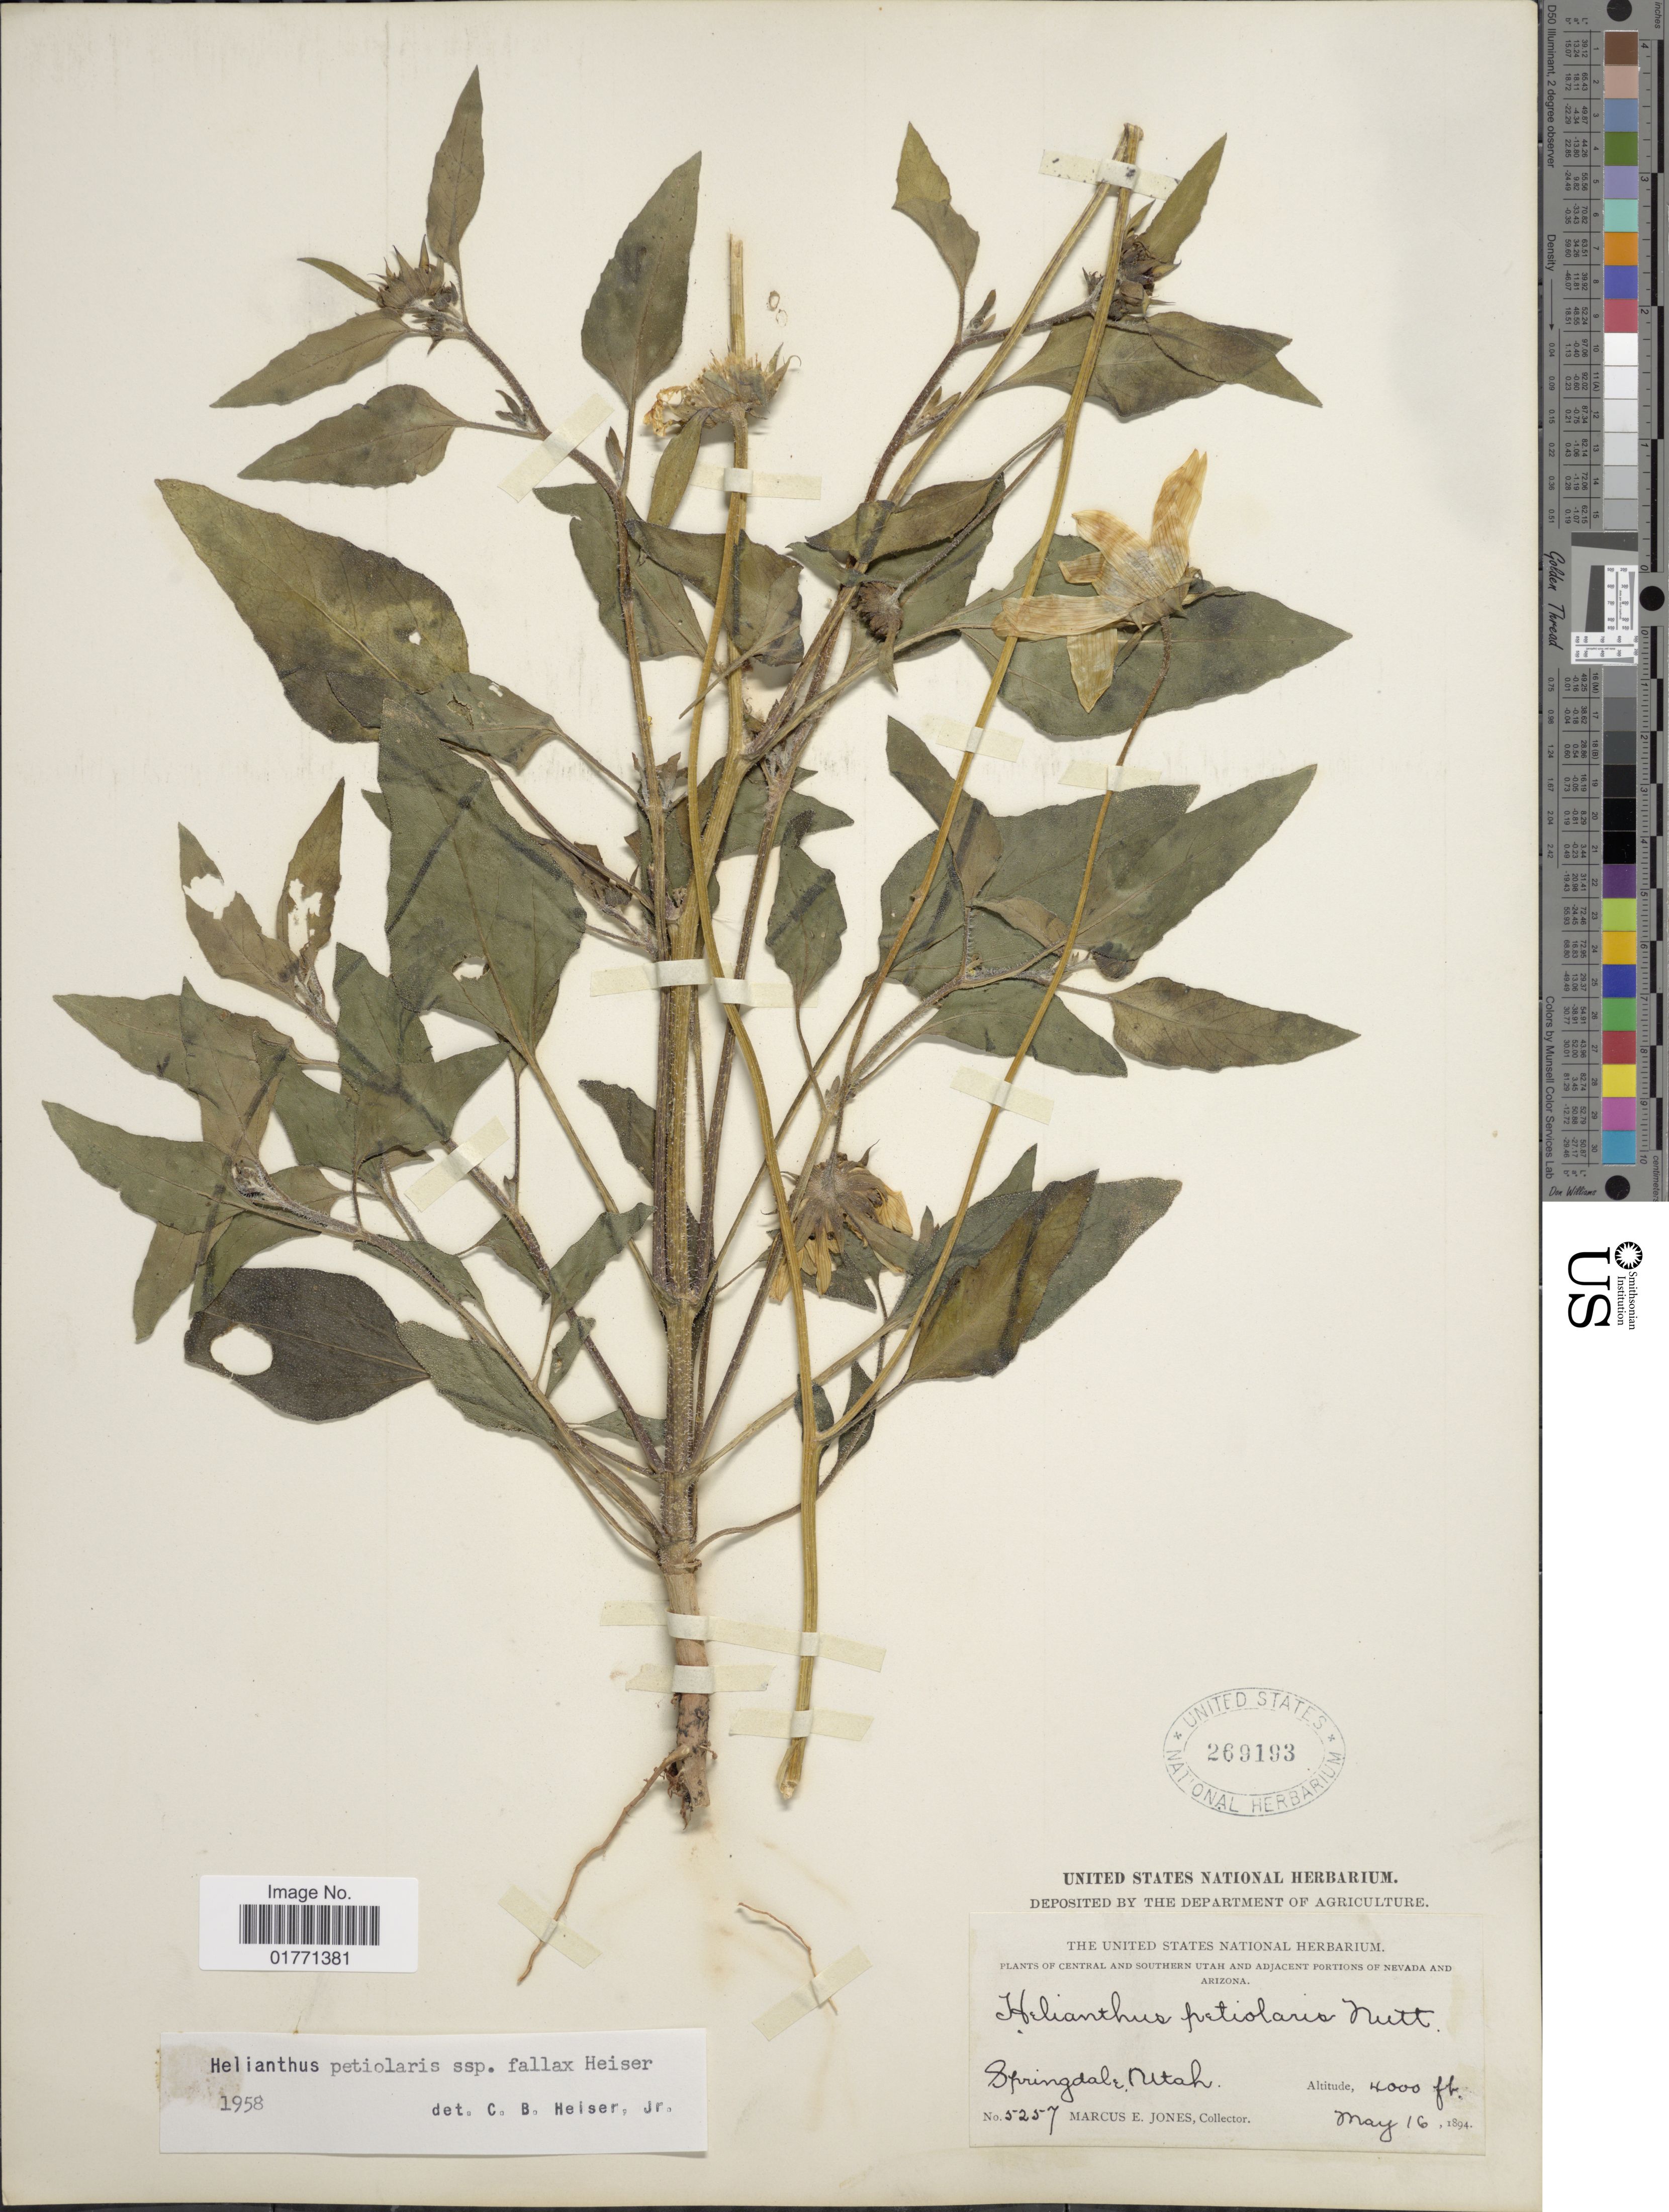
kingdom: Plantae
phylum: Tracheophyta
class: Magnoliopsida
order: Asterales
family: Asteraceae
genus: Helianthus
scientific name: Helianthus petiolaris subsp. fallax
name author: Heiser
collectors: M. E. Jones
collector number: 5257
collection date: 1894-05-16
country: United States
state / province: Utah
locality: Springdale.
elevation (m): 1219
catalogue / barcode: US 269193